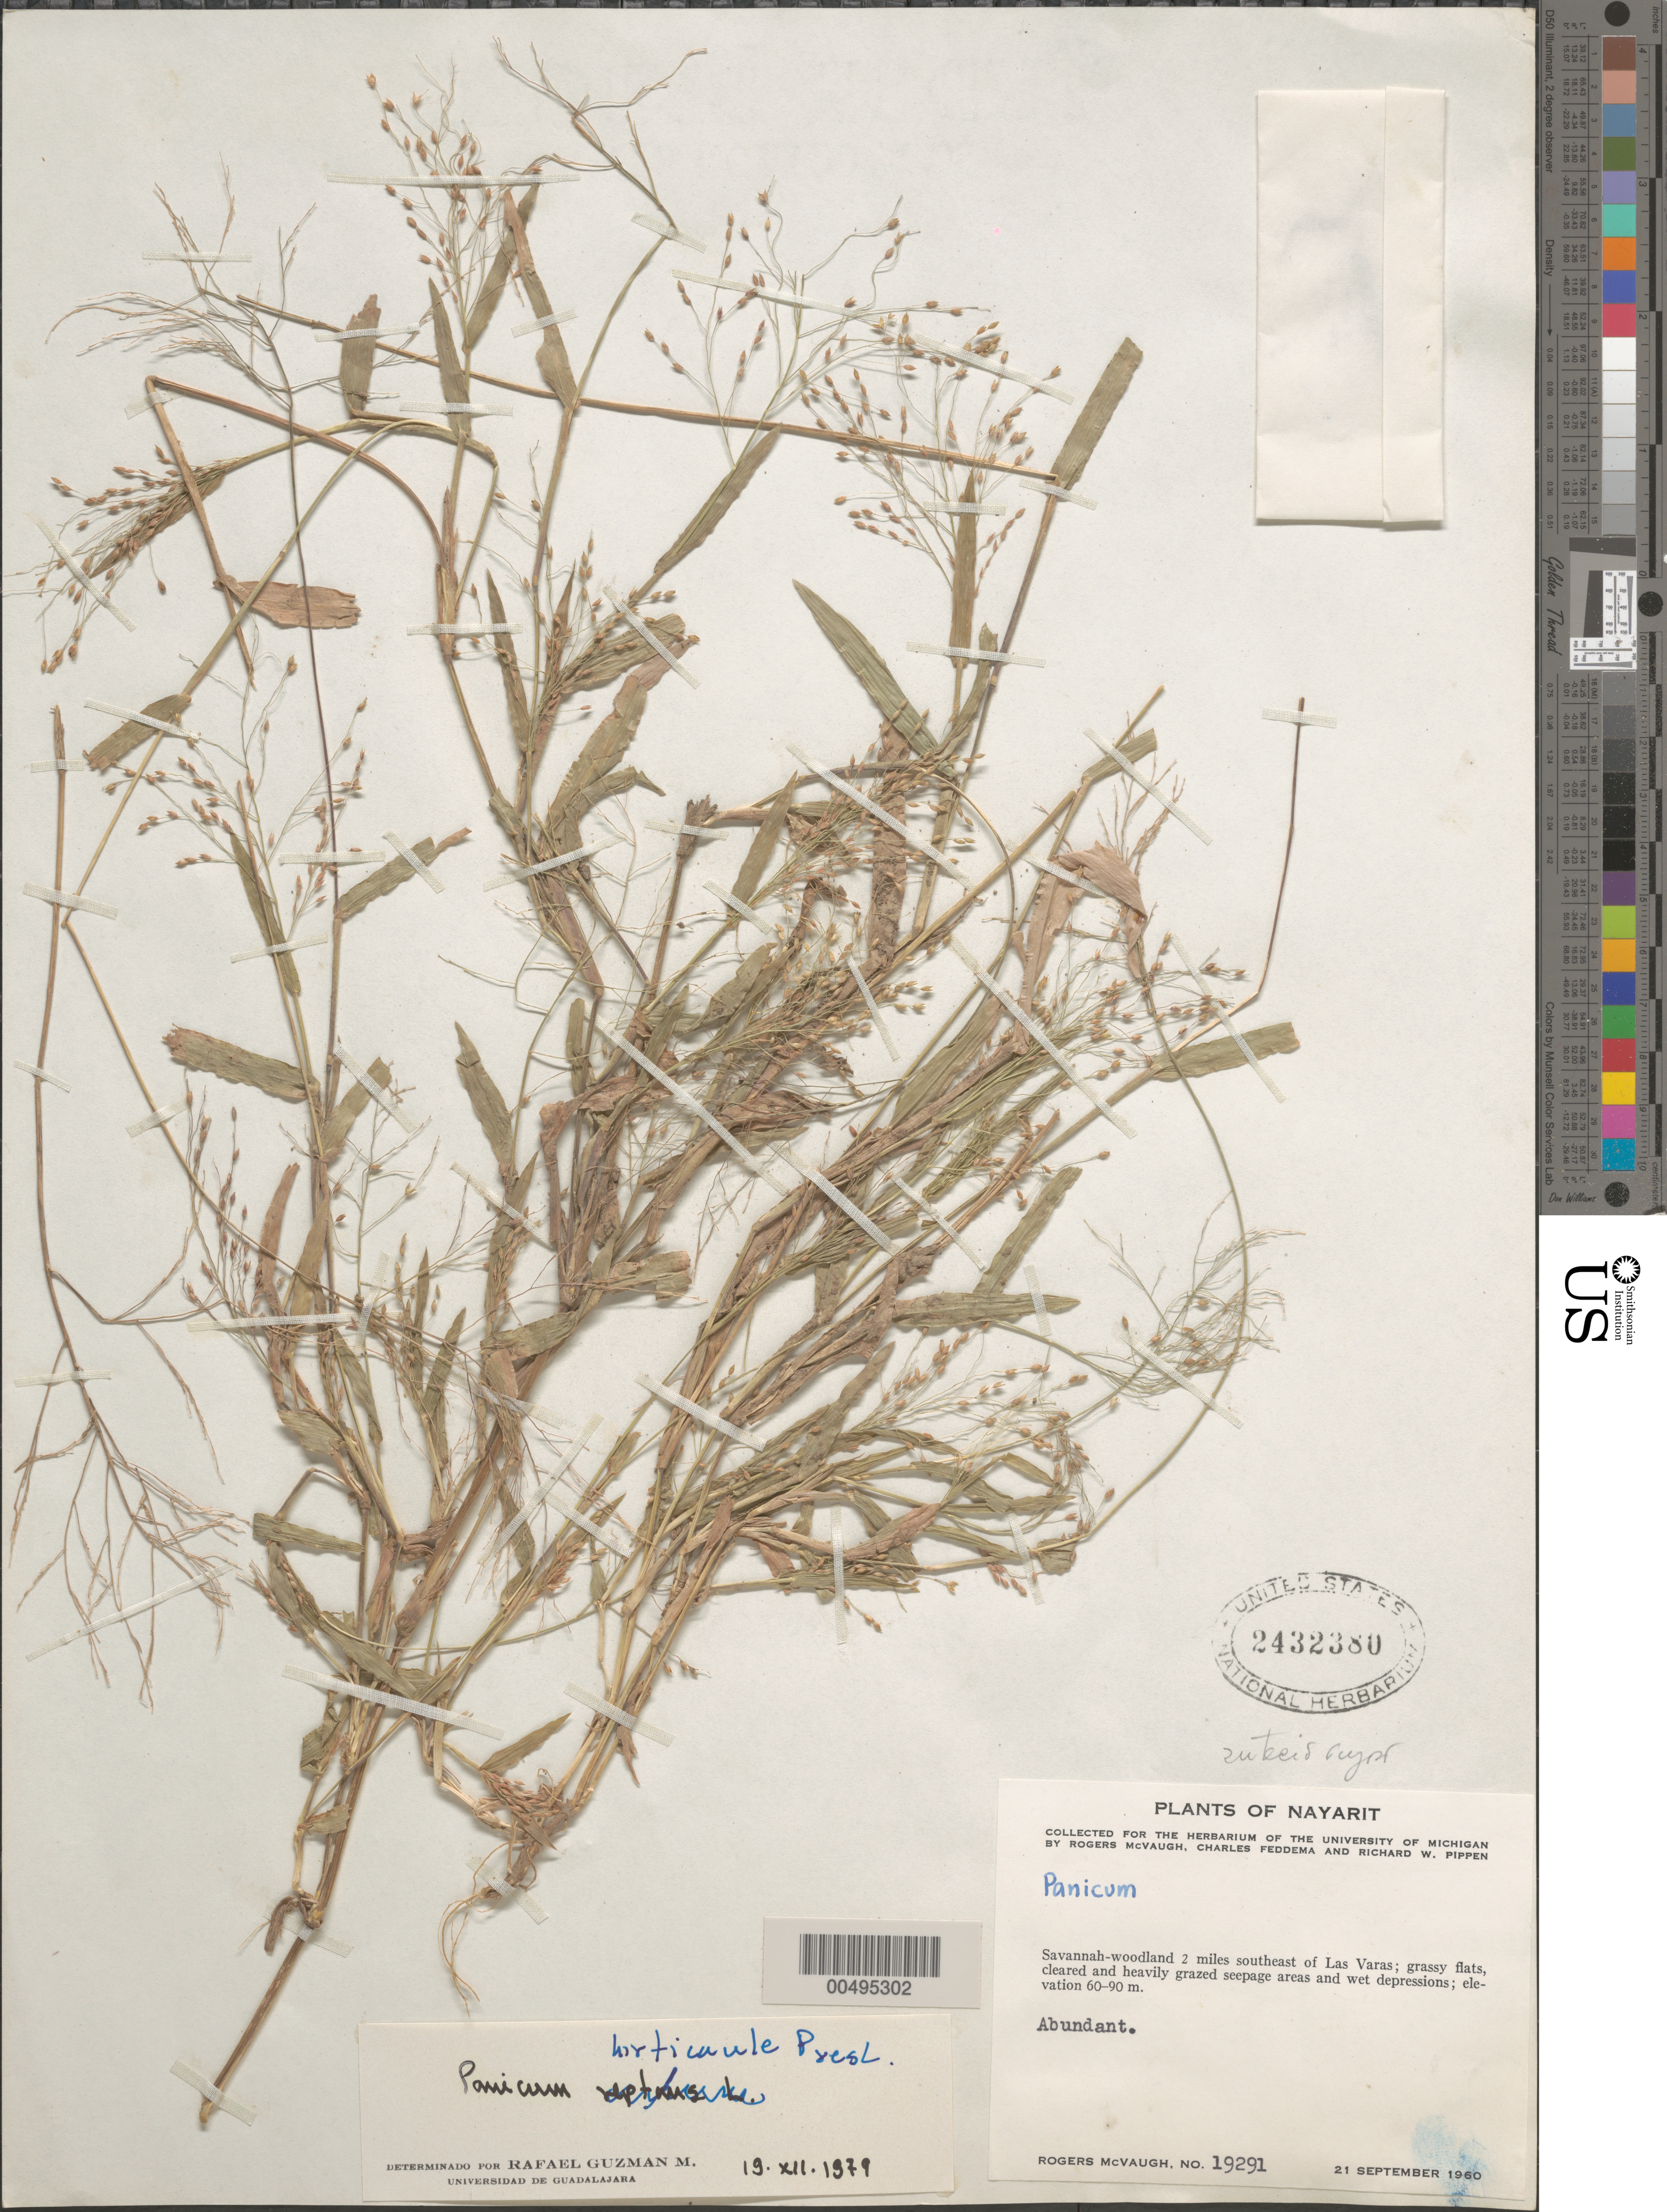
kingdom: Plantae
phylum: Tracheophyta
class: Liliopsida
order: Poales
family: Poaceae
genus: Panicum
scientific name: Panicum hirticaule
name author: J. Presl in C. Presl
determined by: Guzman-M., R.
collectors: R. McVaugh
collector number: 19291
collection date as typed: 21 Sep 1960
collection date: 1960-09-21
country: Mexico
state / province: Nayarit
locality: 2 mi SE of Las Varas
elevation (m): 60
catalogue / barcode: US 2432380